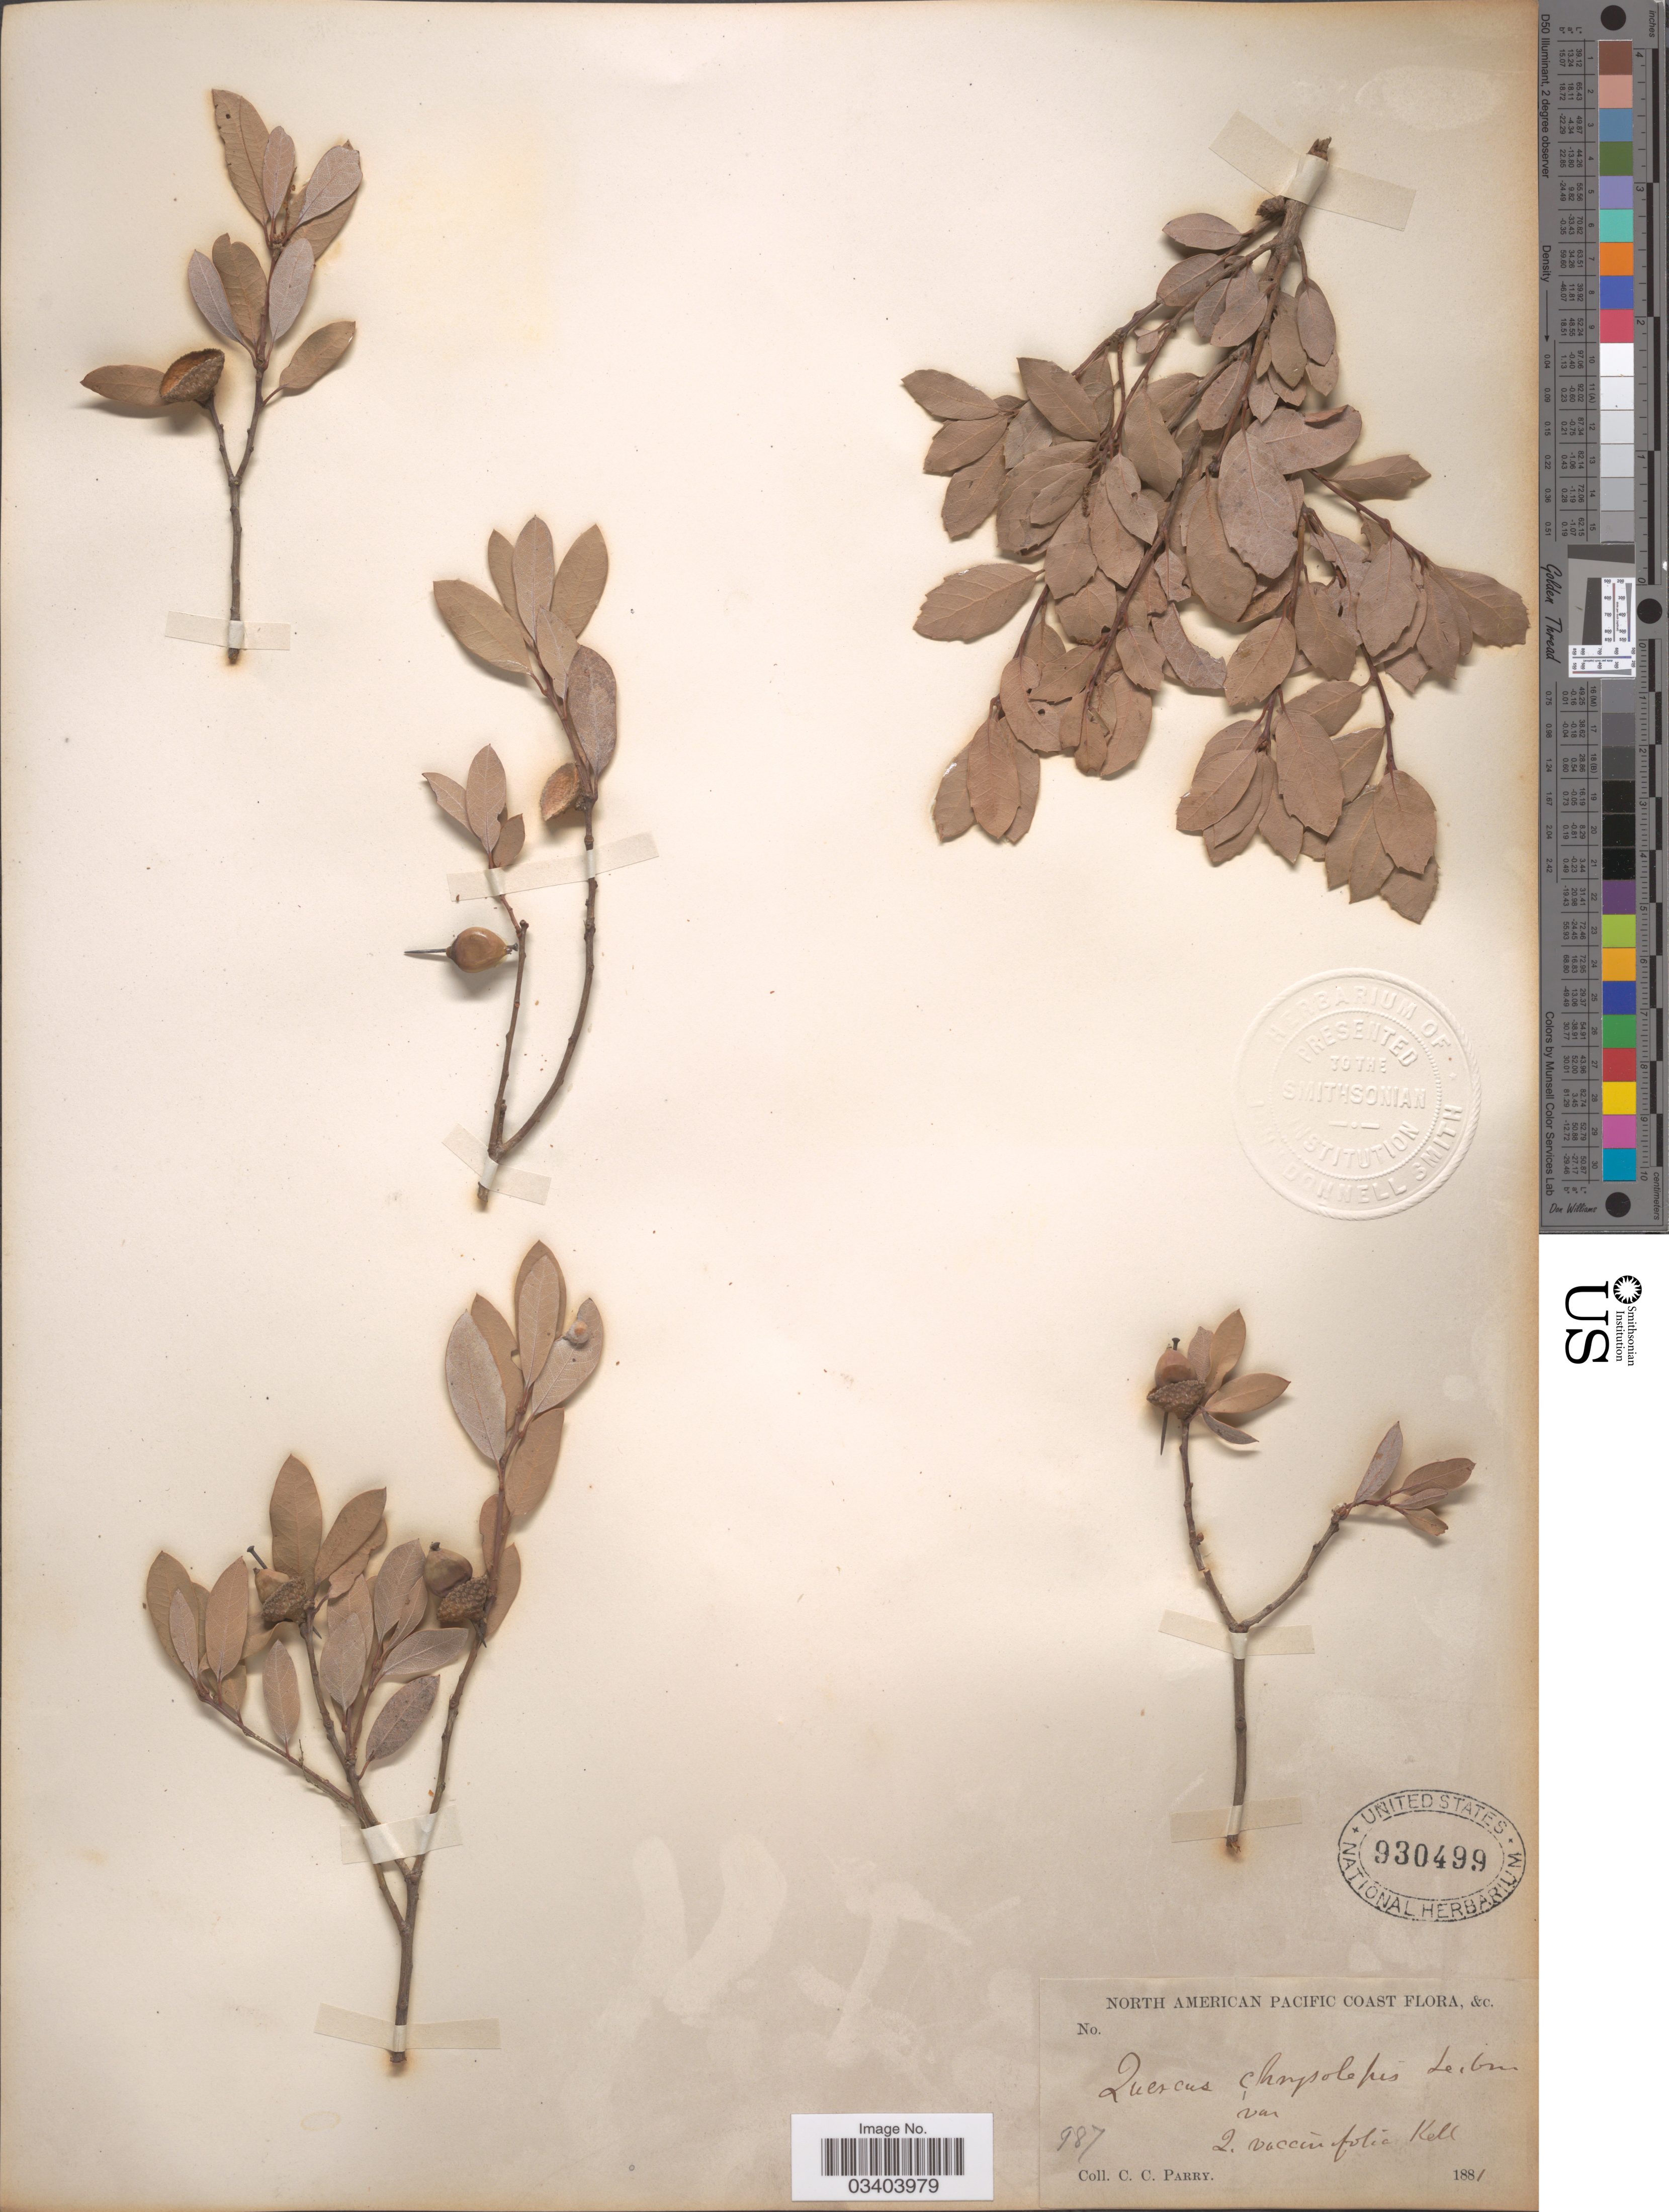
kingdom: Plantae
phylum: Tracheophyta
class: Magnoliopsida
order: Fagales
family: Fagaceae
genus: Quercus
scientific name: Quercus chrysolepis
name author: Liebm.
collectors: C. C. Parry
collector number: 987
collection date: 1881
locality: North American Pacific Coast.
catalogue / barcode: US 930499